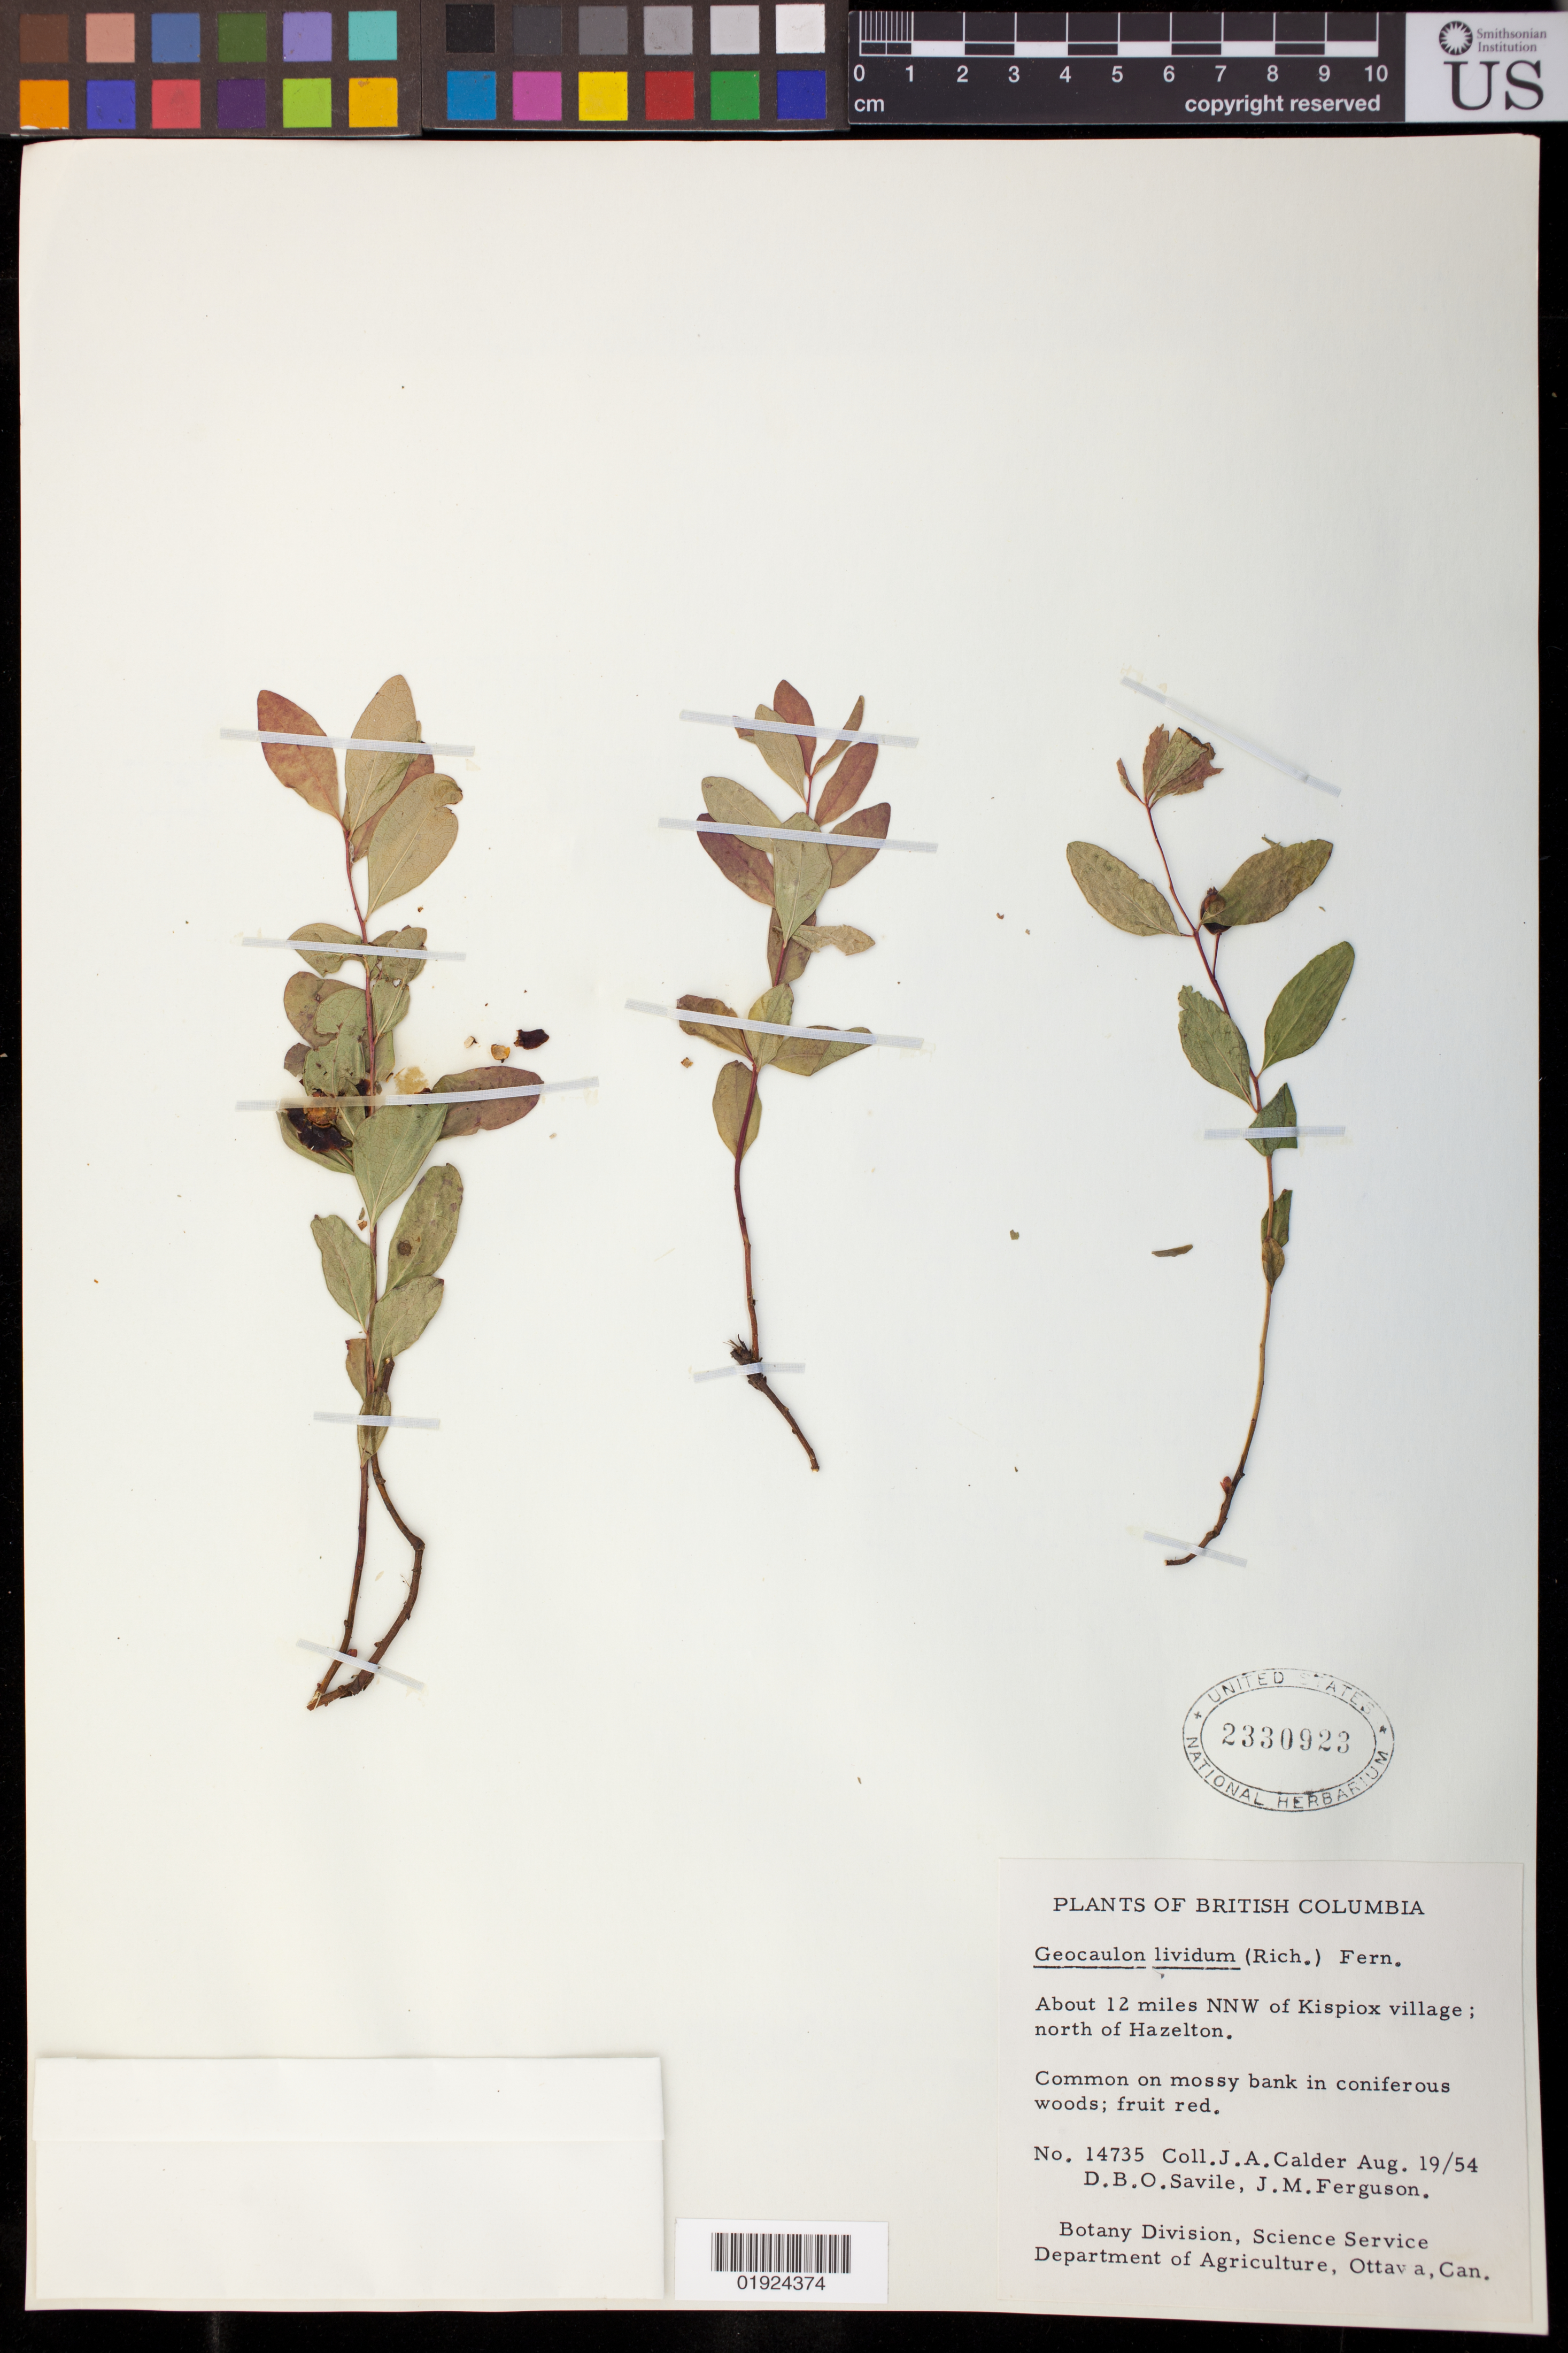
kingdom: Plantae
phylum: Tracheophyta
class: Magnoliopsida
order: Santalales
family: Comandraceae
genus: Geocaulon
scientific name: Geocaulon lividum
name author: (Richardson) Fernald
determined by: Piehl, M. A.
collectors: D. Savile, J. M. Ferguson & J. A. Calder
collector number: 14735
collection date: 1954-08-19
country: Canada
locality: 12 miles NNW of Kispiox village; north of Hazelton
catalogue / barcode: US 2330923